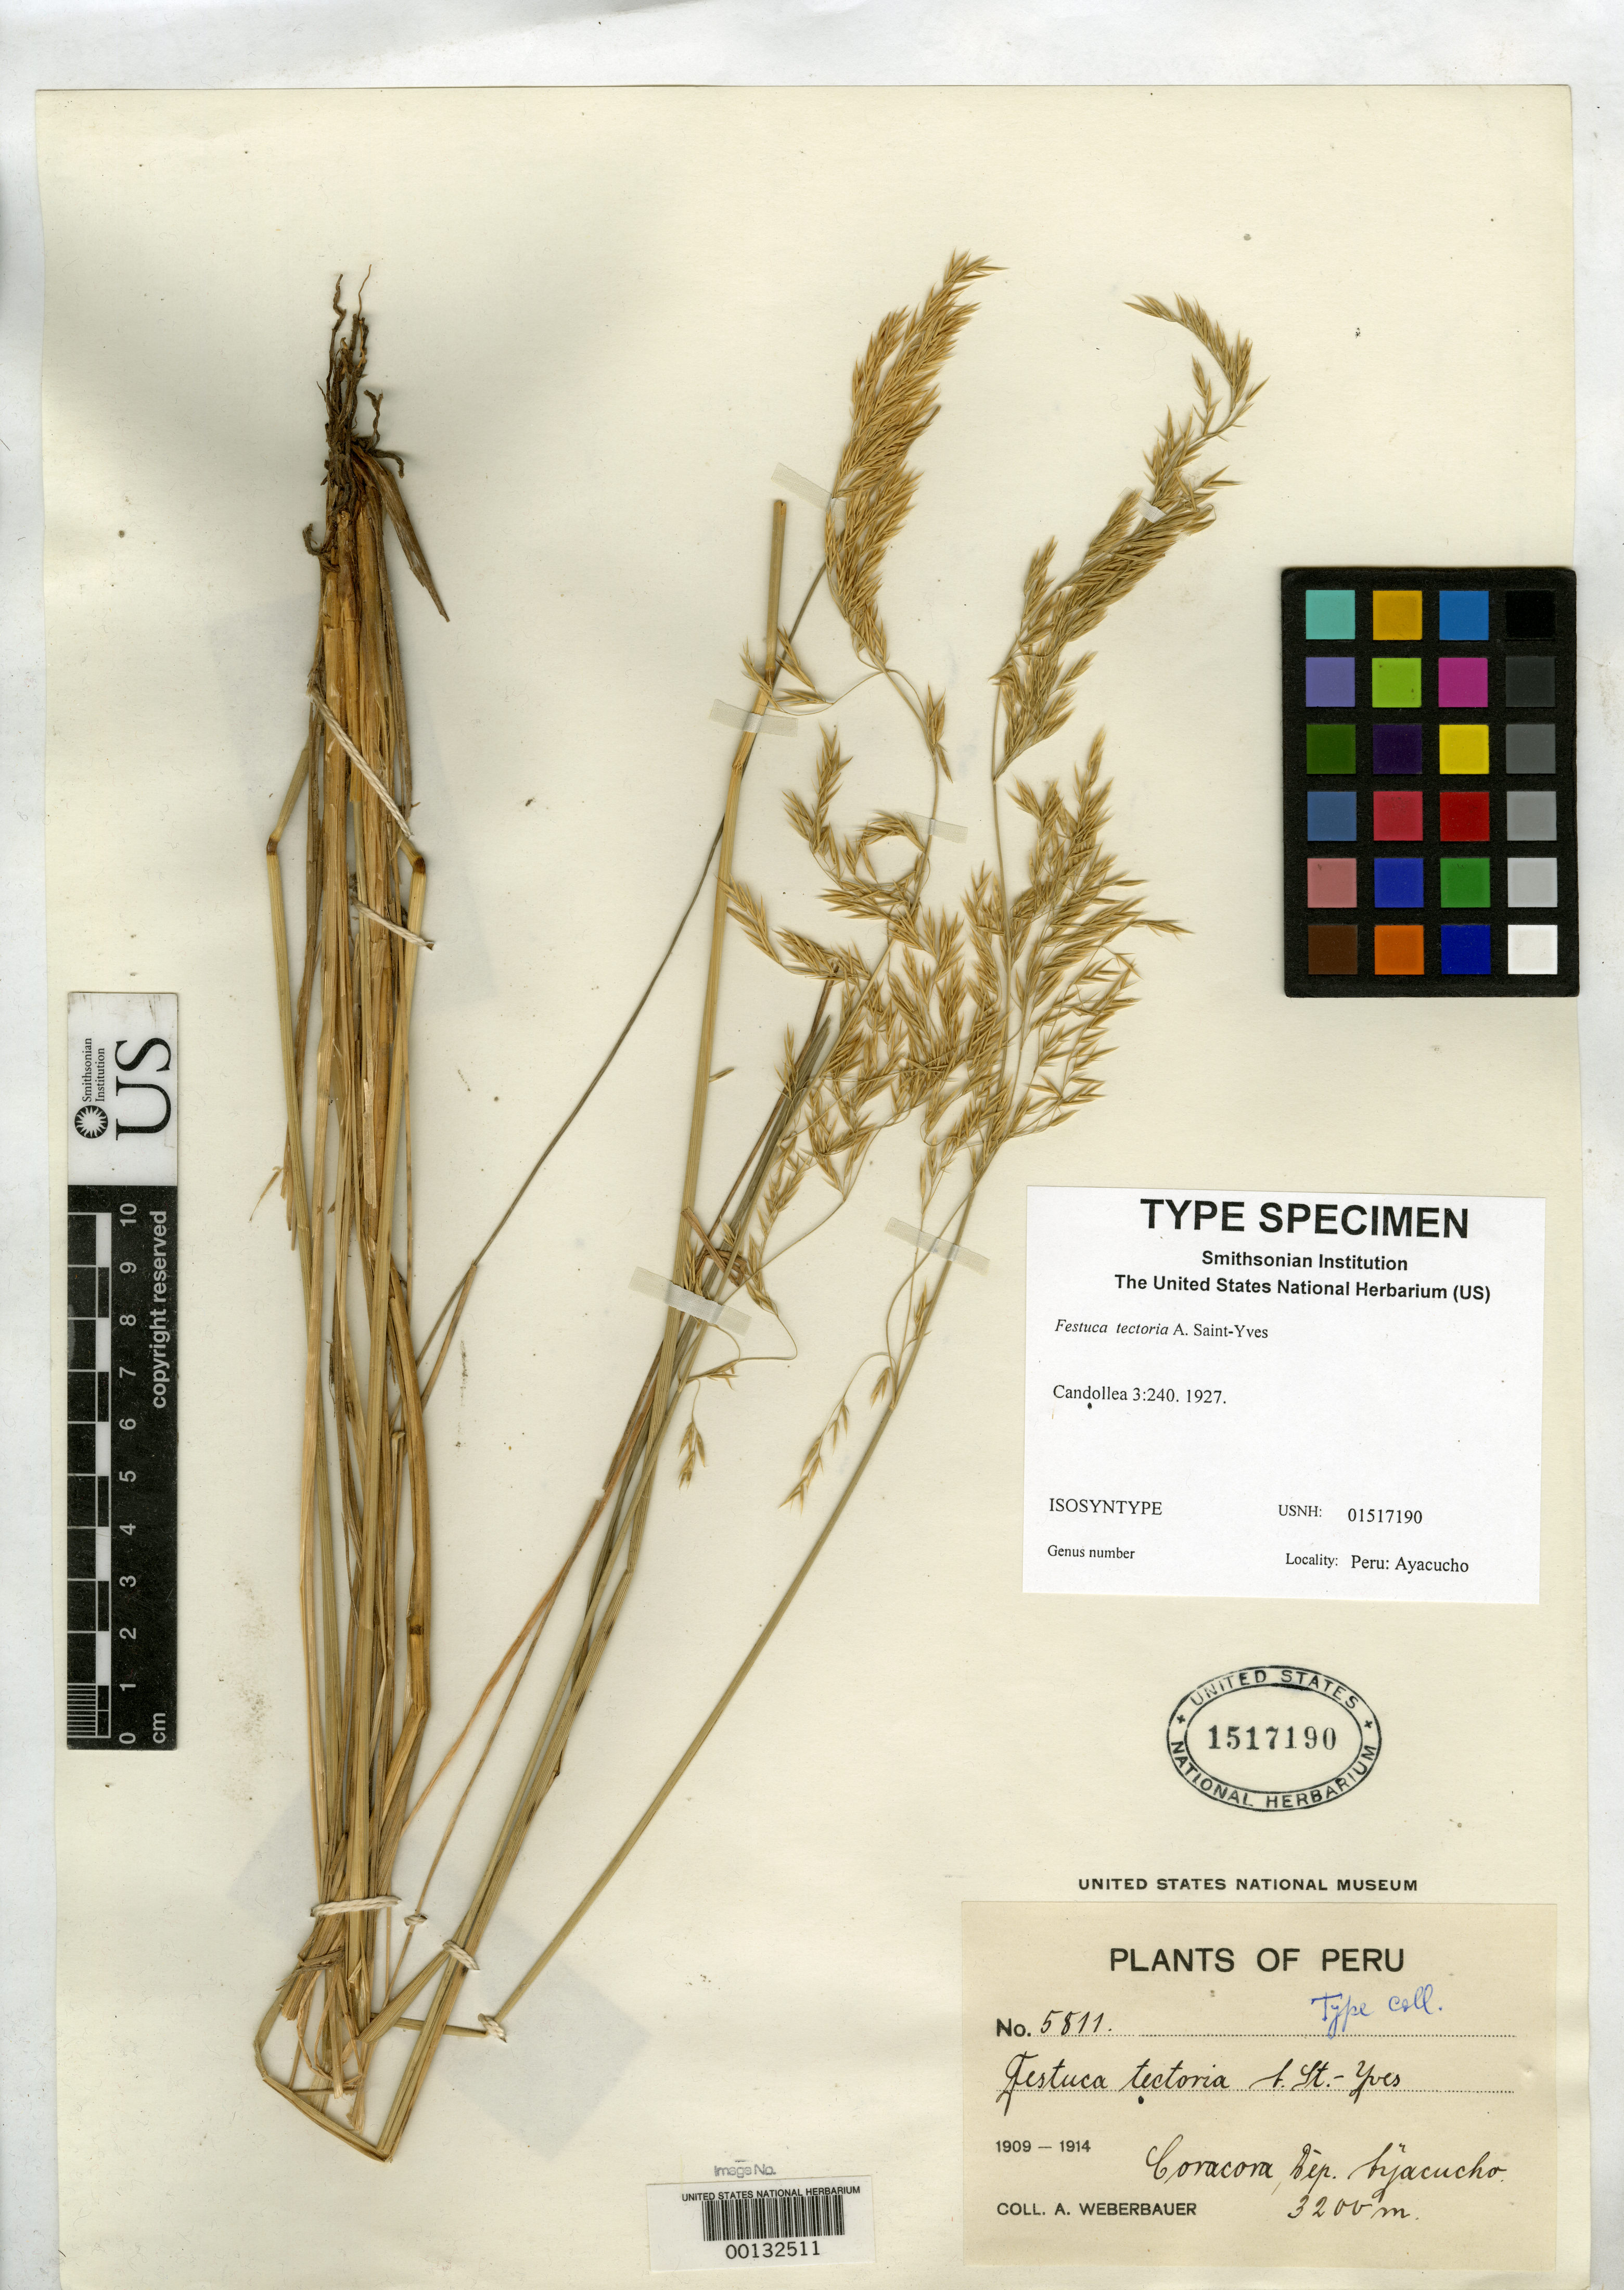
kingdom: Plantae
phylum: Tracheophyta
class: Liliopsida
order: Poales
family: Poaceae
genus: Festuca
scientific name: Festuca tectoria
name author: Saint-Yves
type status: Isosyntype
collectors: A. Weberbauer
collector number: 5811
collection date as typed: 1909 to -- --- 1914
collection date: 1909/1914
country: Peru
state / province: Ayacucho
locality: Coracora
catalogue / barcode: US 1517190